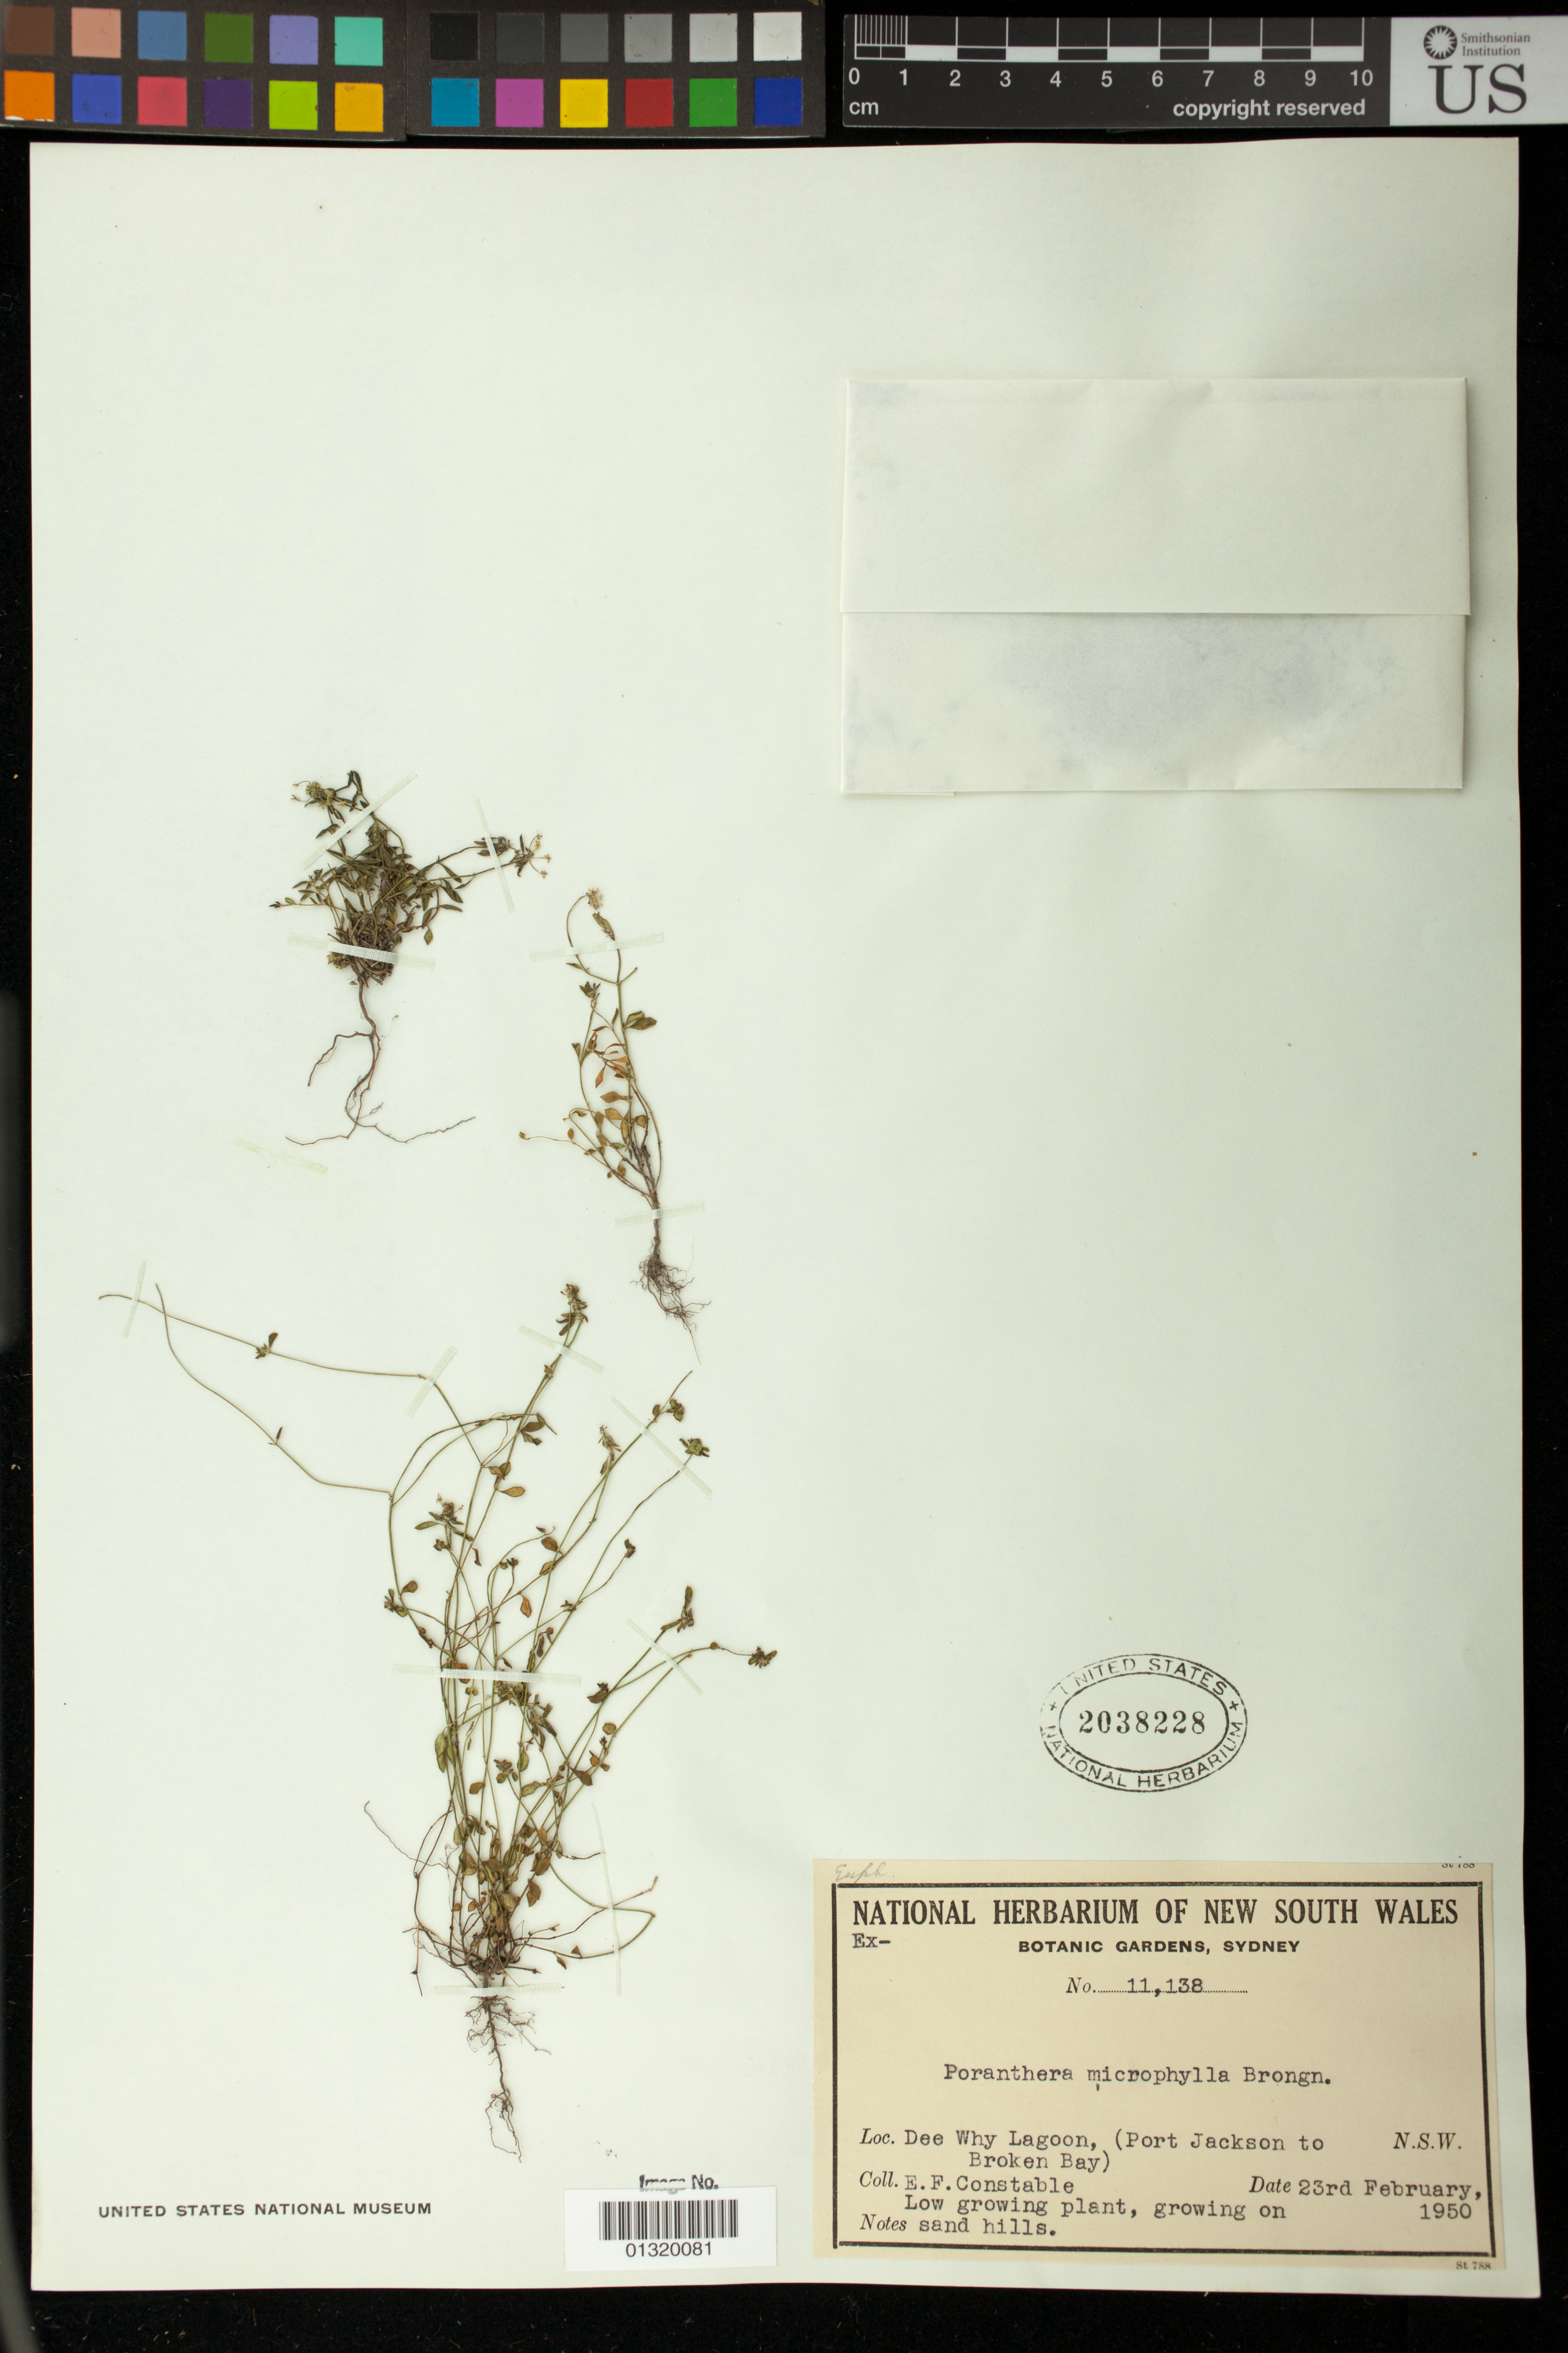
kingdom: Plantae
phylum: Tracheophyta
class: Magnoliopsida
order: Malpighiales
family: Phyllanthaceae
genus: Poranthera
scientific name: Poranthera microphylla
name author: Brongn.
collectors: E. F. Constable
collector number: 11138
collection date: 1950-02-23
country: Australia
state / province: New South Wales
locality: Dee Why Lagoon, (Port Jackson to Broken Bay)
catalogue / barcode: US 2038228